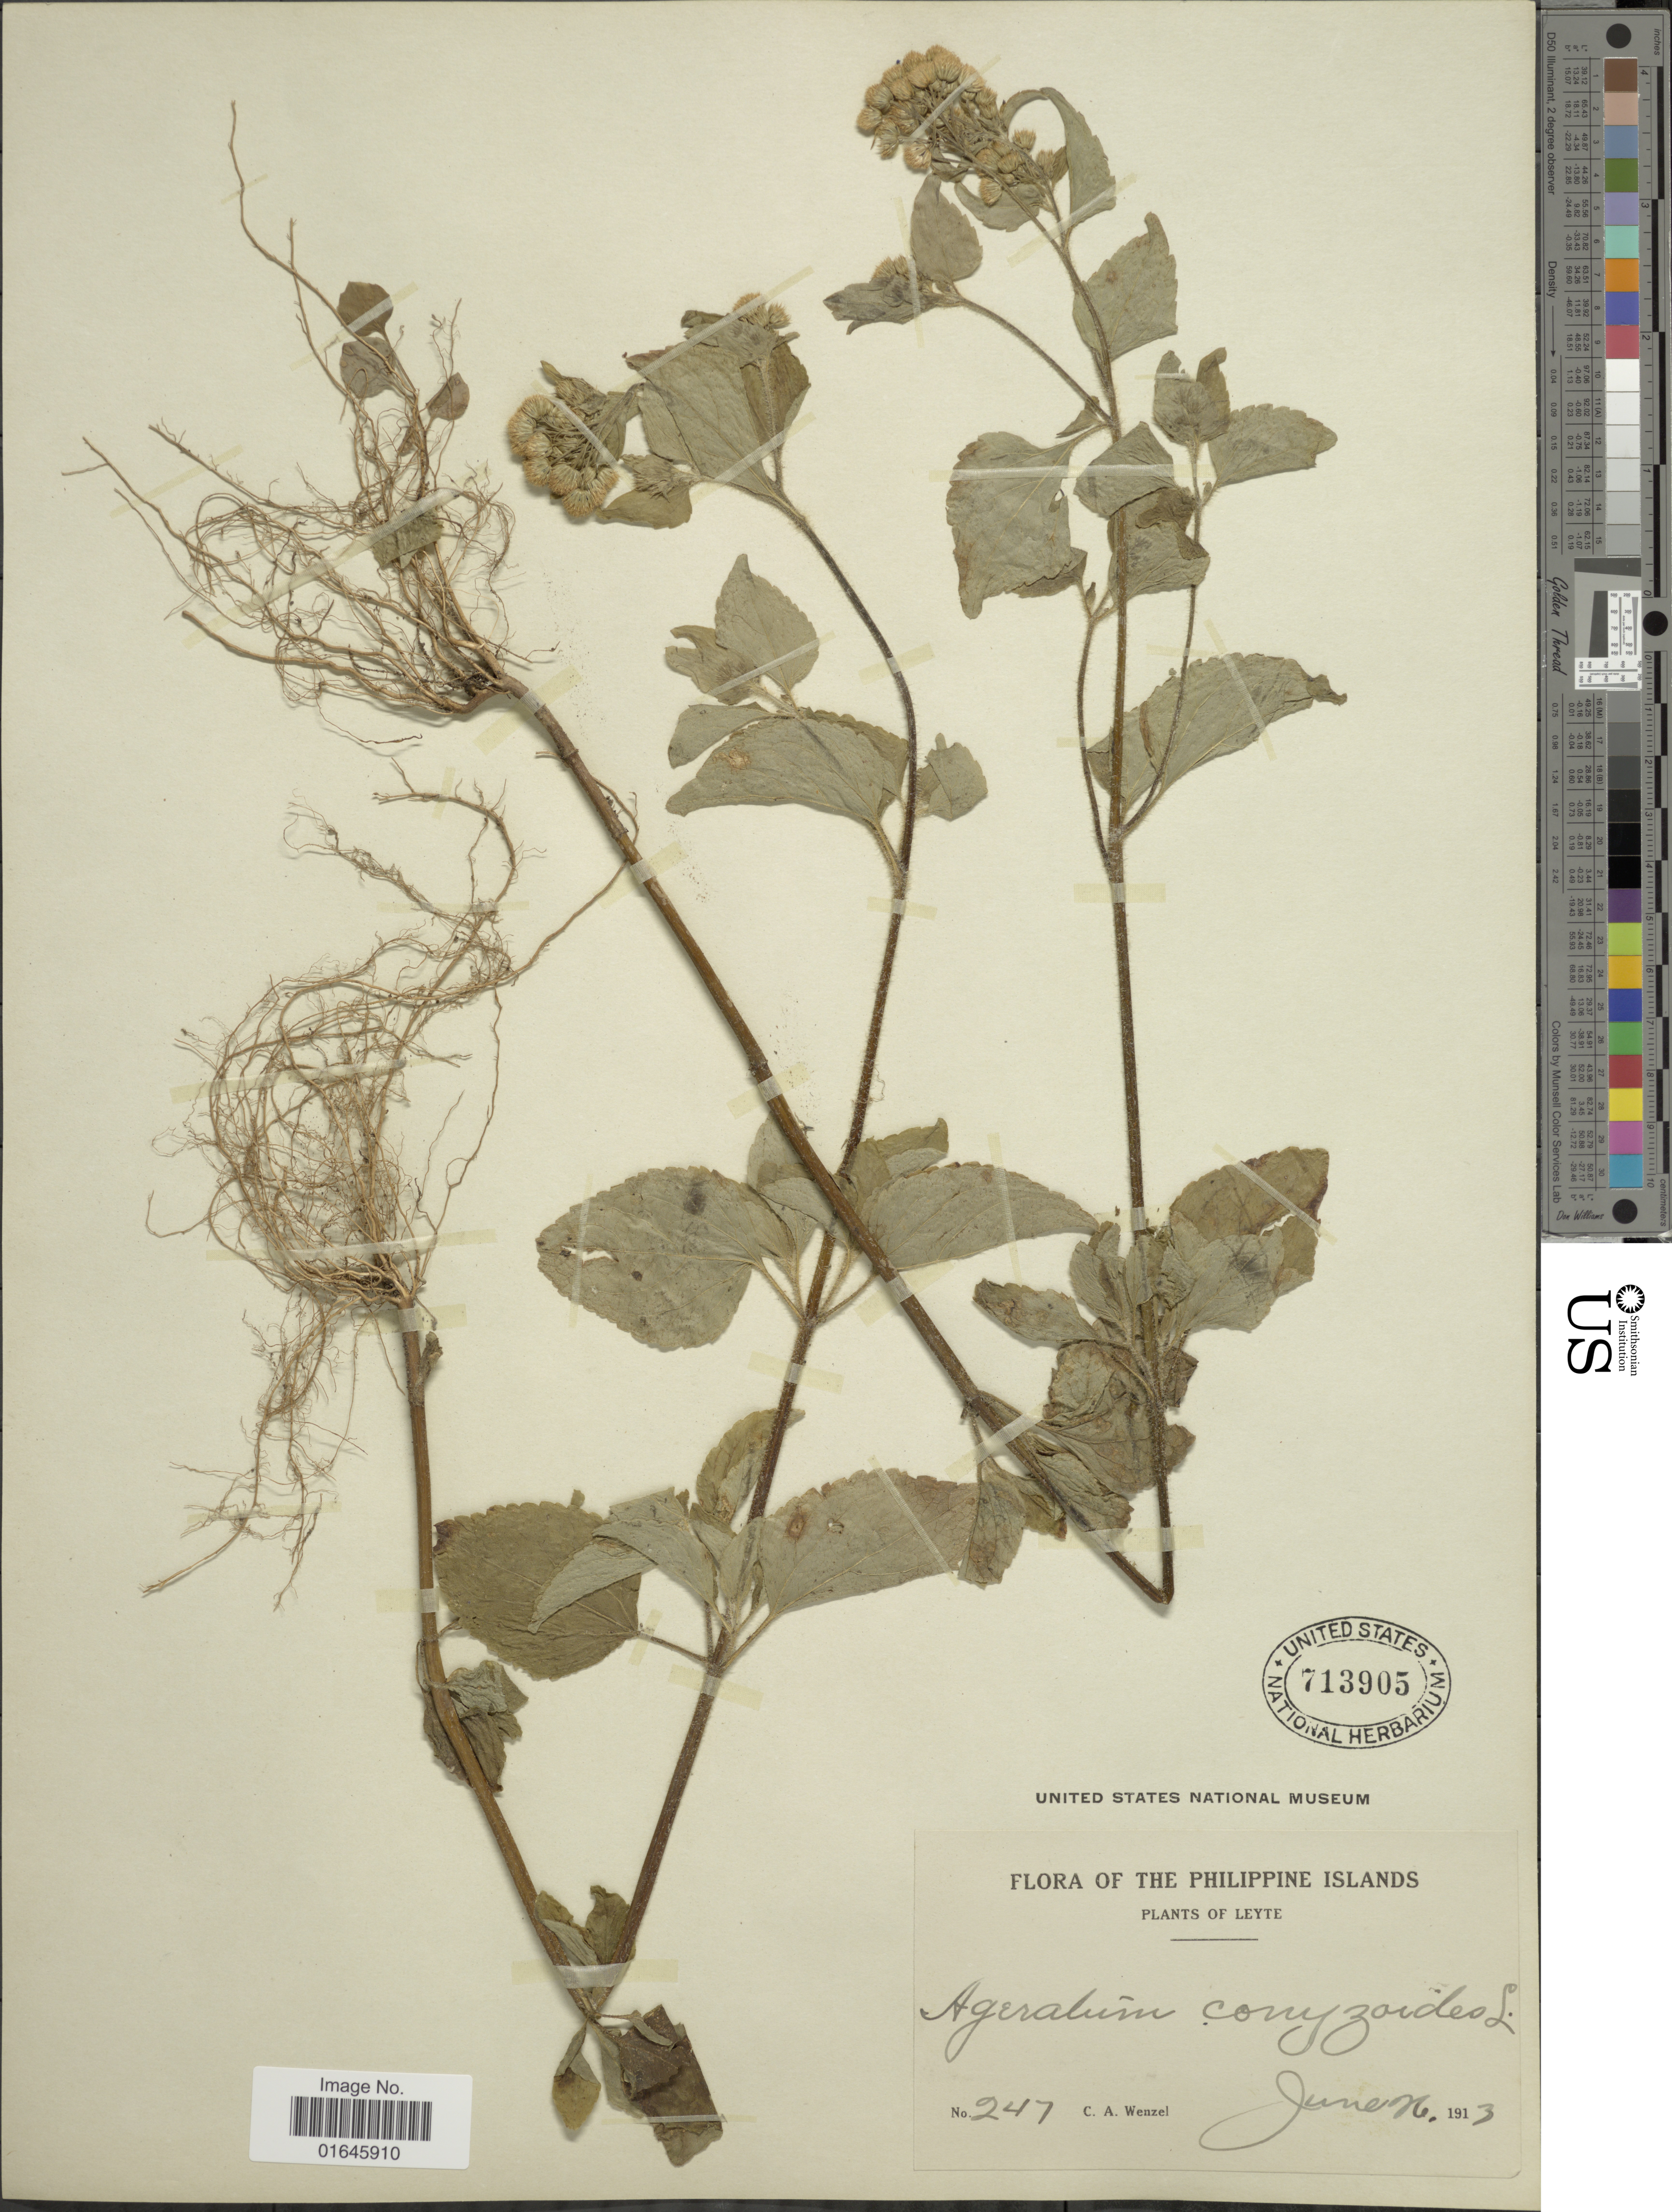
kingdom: Plantae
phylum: Tracheophyta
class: Magnoliopsida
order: Asterales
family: Asteraceae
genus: Ageratum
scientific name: Ageratum conyzoides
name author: L.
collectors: C. Wenzel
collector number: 247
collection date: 1913-06-16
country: Philippines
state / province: Eastern Visayas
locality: Leyte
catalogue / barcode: US 713905